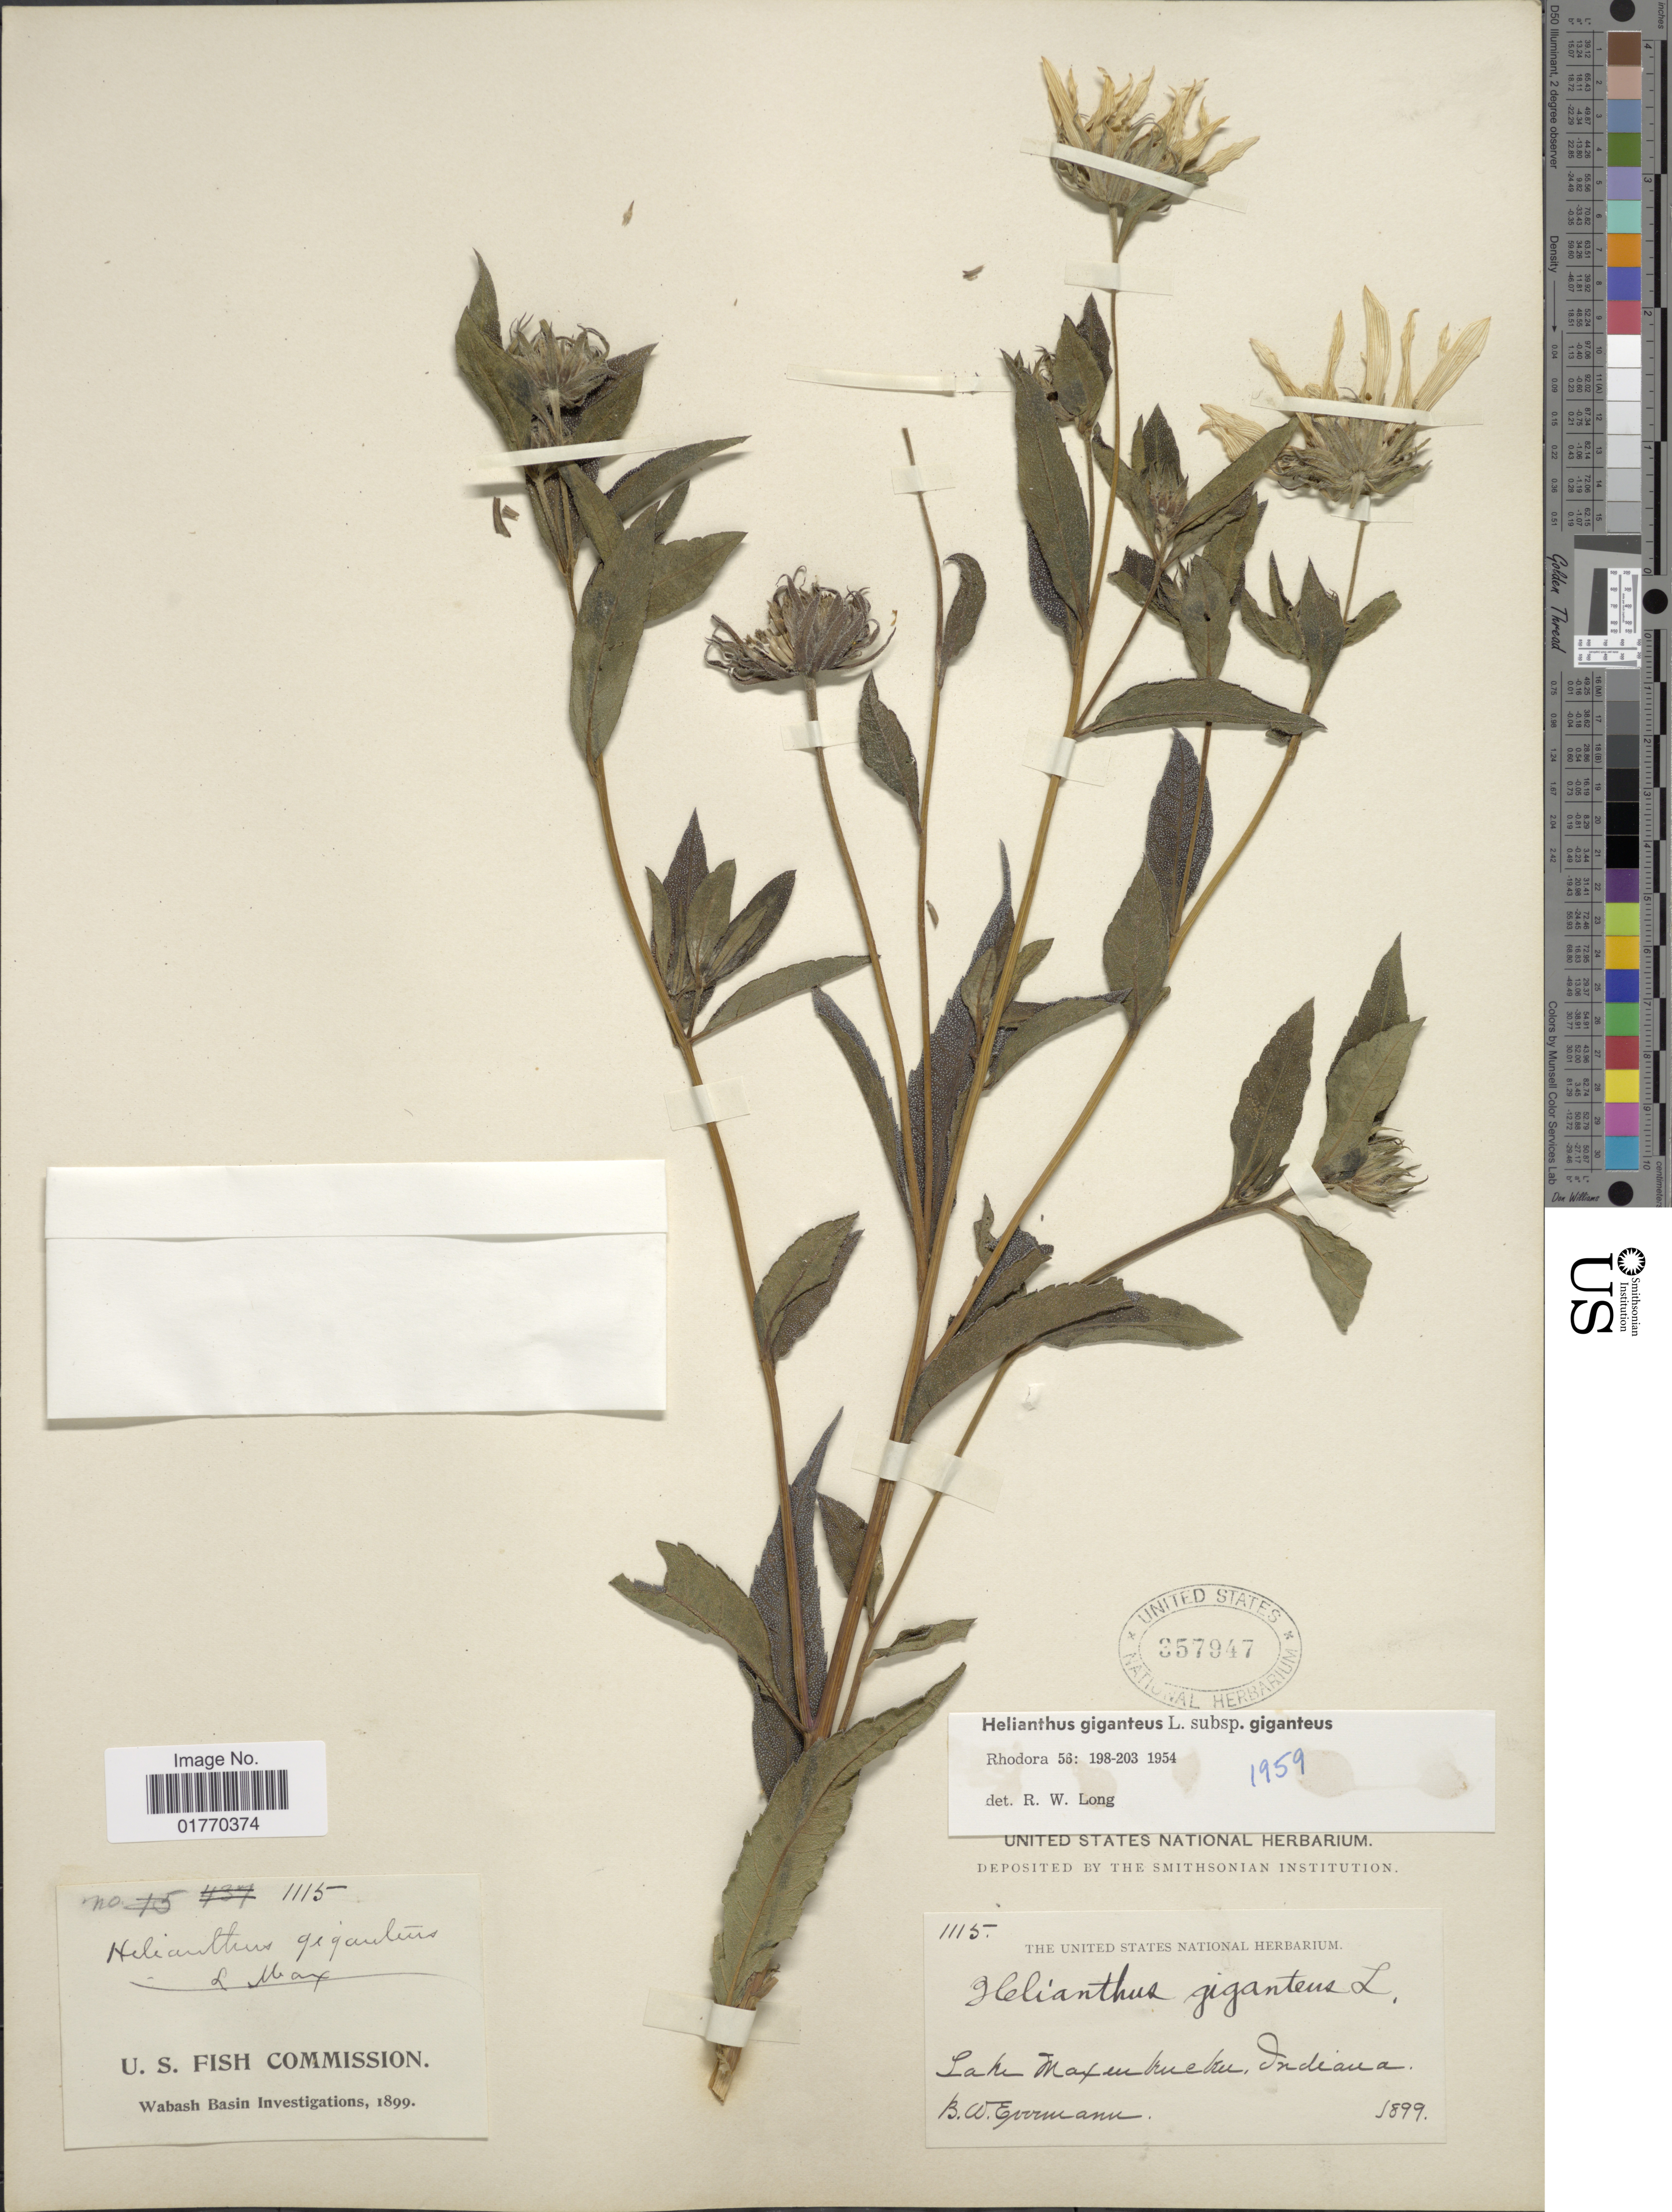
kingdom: Plantae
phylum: Tracheophyta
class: Magnoliopsida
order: Asterales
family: Asteraceae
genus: Helianthus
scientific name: Helianthus giganteus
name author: L.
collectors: B. W. Evermann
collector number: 1115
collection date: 1899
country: United States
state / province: Indiana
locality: Lake Maxinkuckee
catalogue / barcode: US 3357947